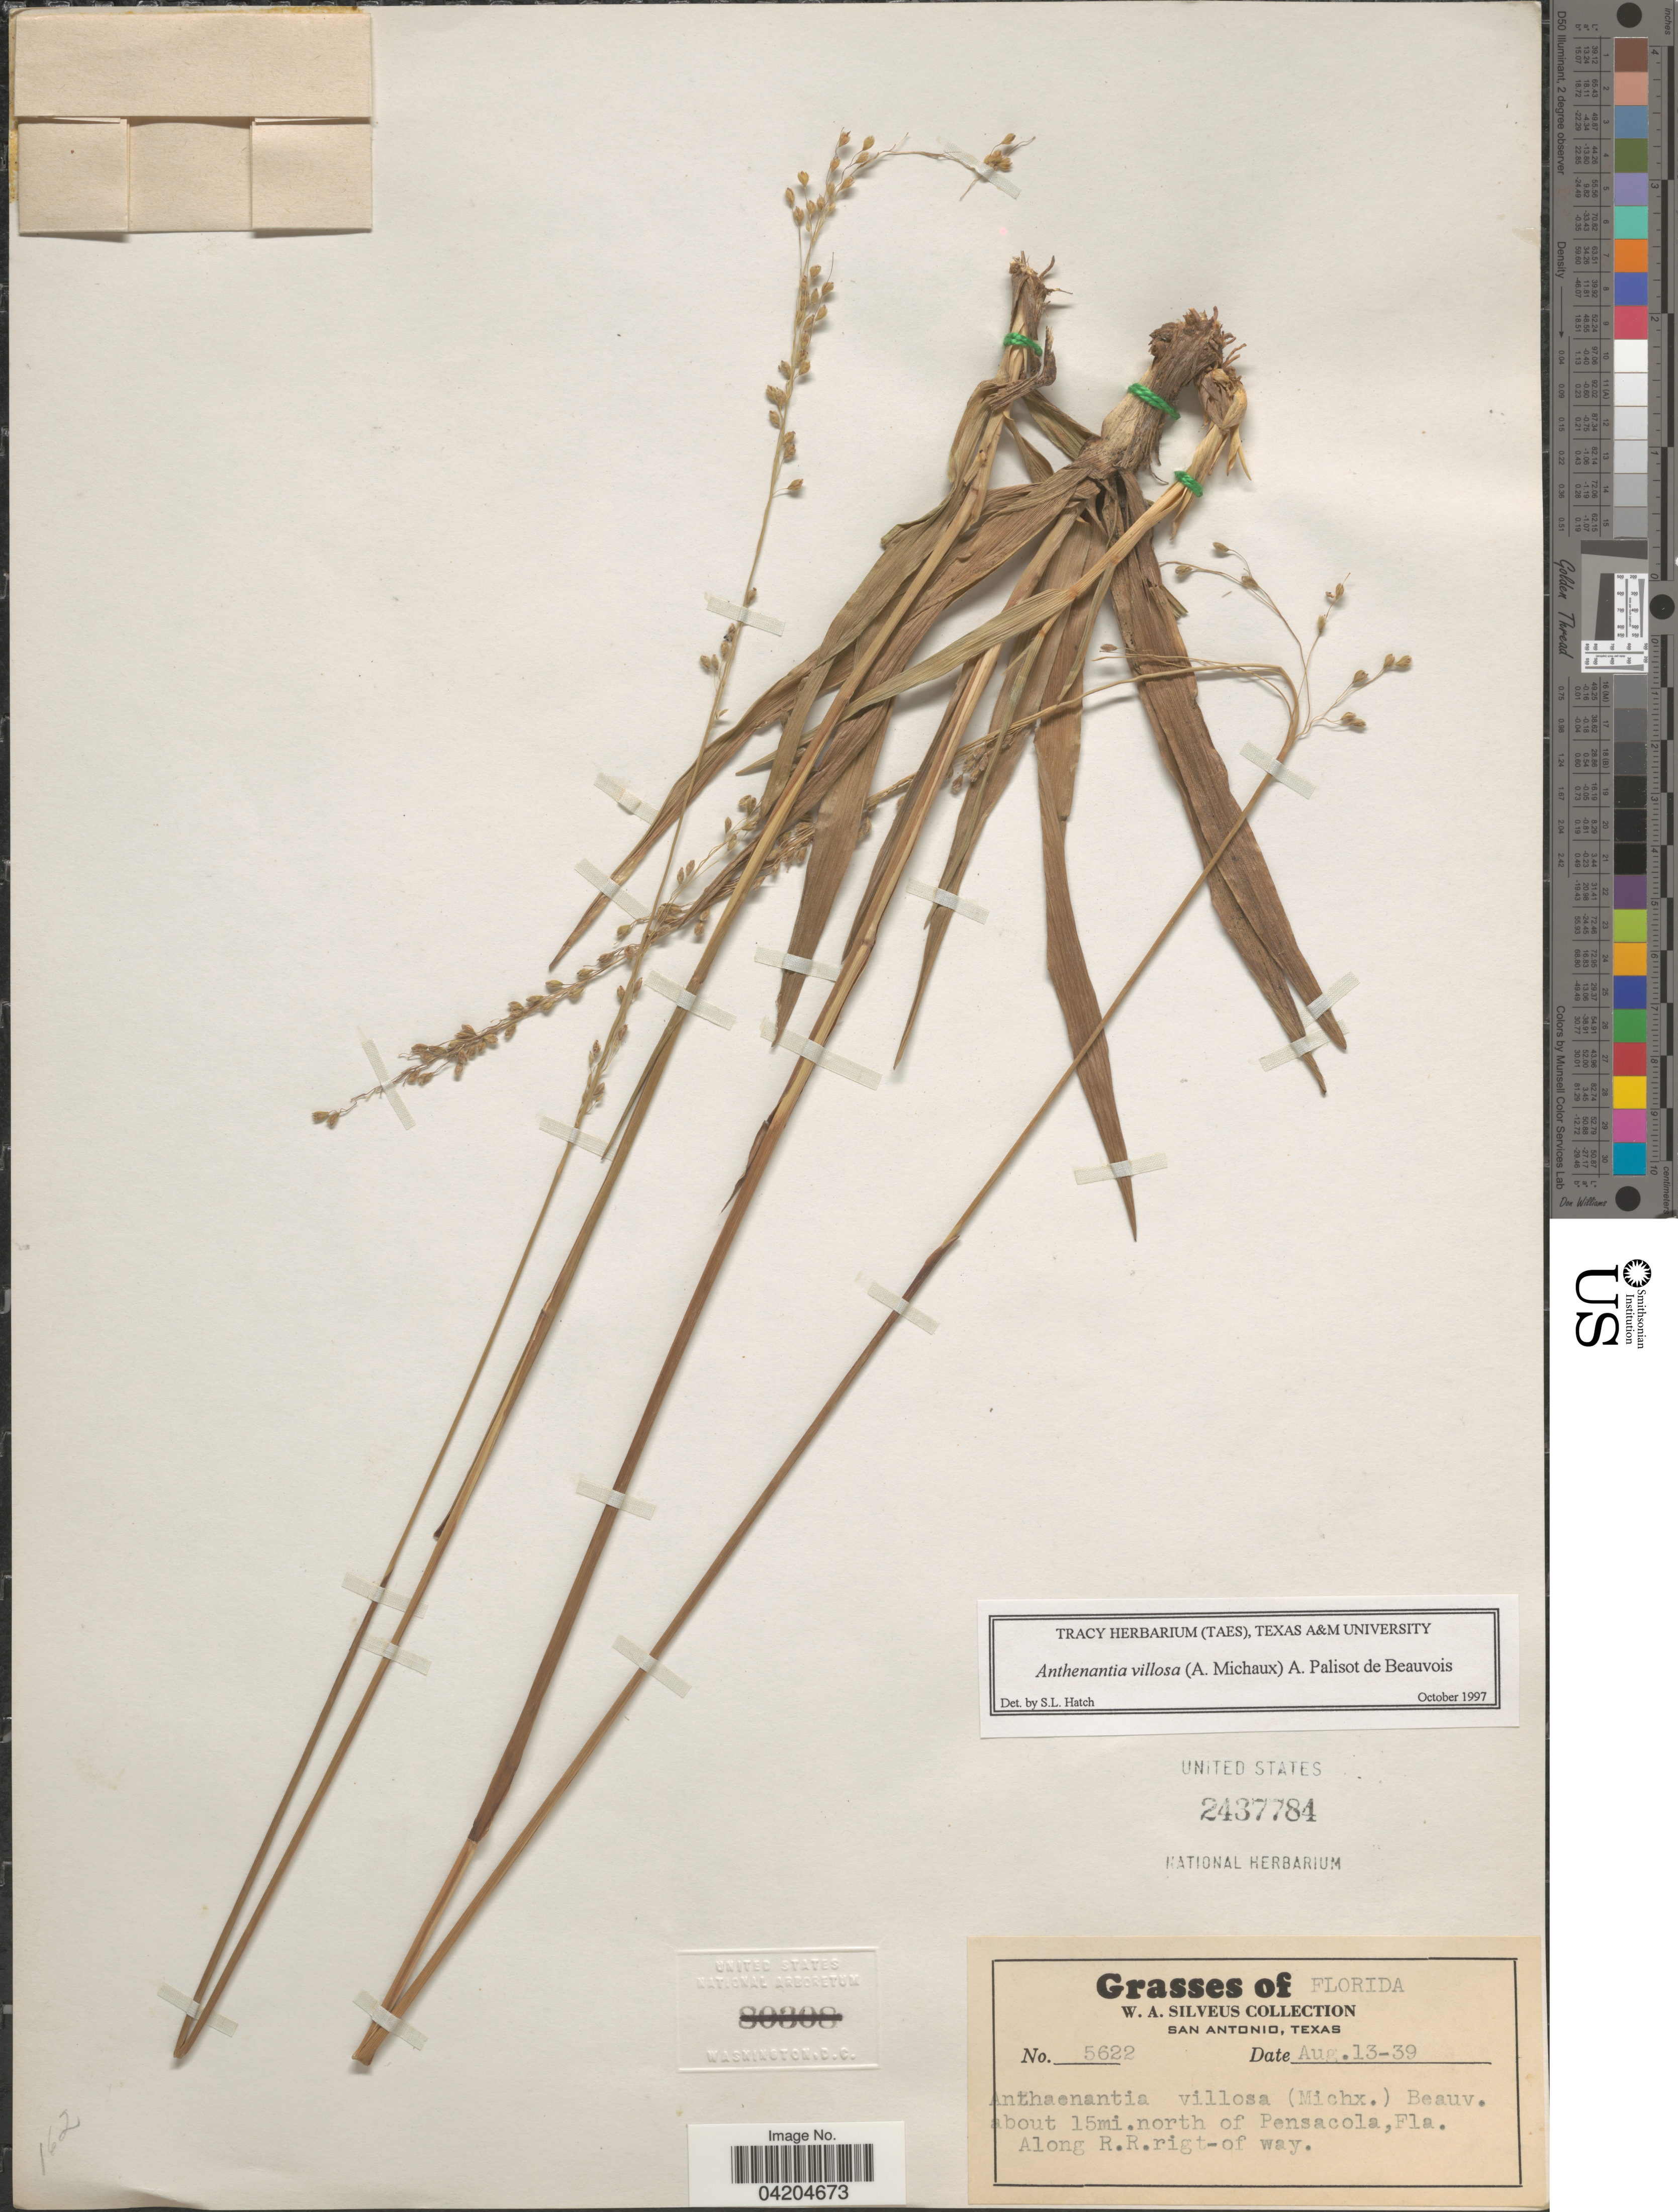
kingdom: Plantae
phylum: Tracheophyta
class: Liliopsida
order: Poales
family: Poaceae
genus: Anthaenantia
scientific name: Anthaenantia villosa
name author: (Michx.) P. Beauv.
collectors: W. Silveus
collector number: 5622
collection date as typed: Transcribed d/m/y: 13/8/39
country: United States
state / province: Florida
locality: About 15mi.north of Pensacola. Along R.R.right-of way.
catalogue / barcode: US 2437784